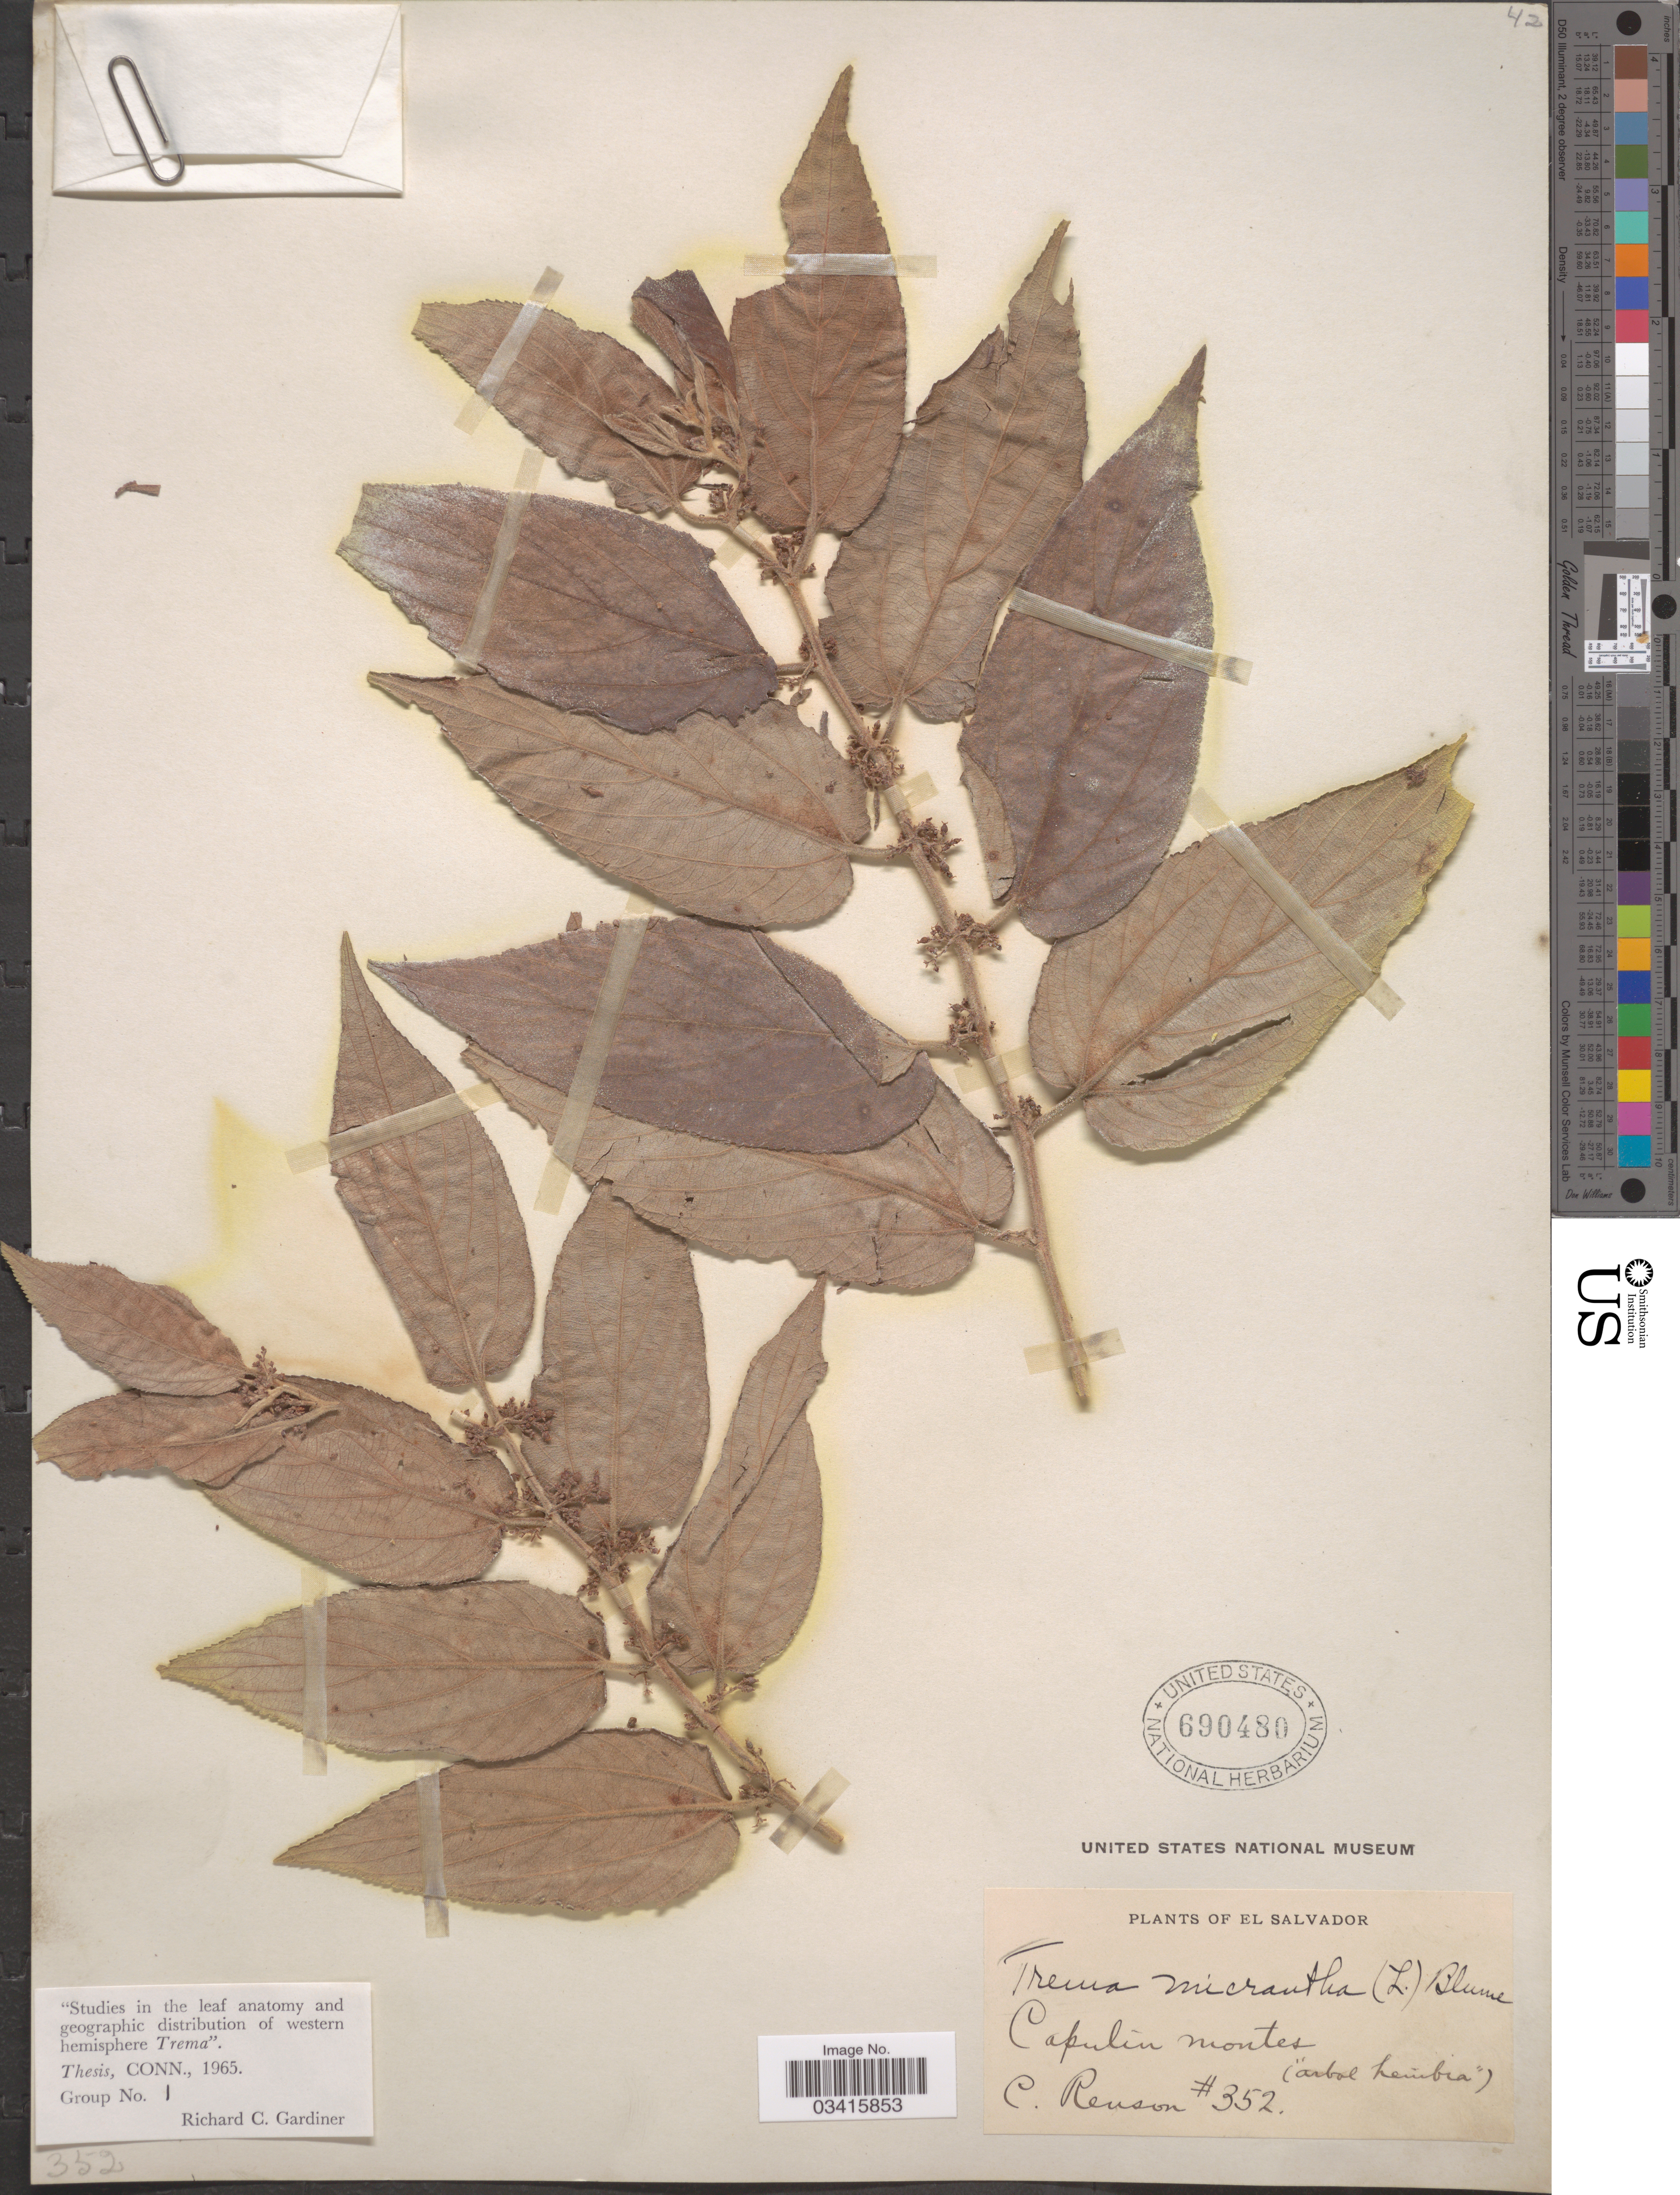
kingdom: Plantae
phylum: Tracheophyta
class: Magnoliopsida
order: Rosales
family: Cannabaceae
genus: Trema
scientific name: Trema micranthum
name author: (L.) Blume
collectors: C. Renson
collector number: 352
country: El Salvador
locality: Capulin Montes.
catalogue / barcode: US 690480